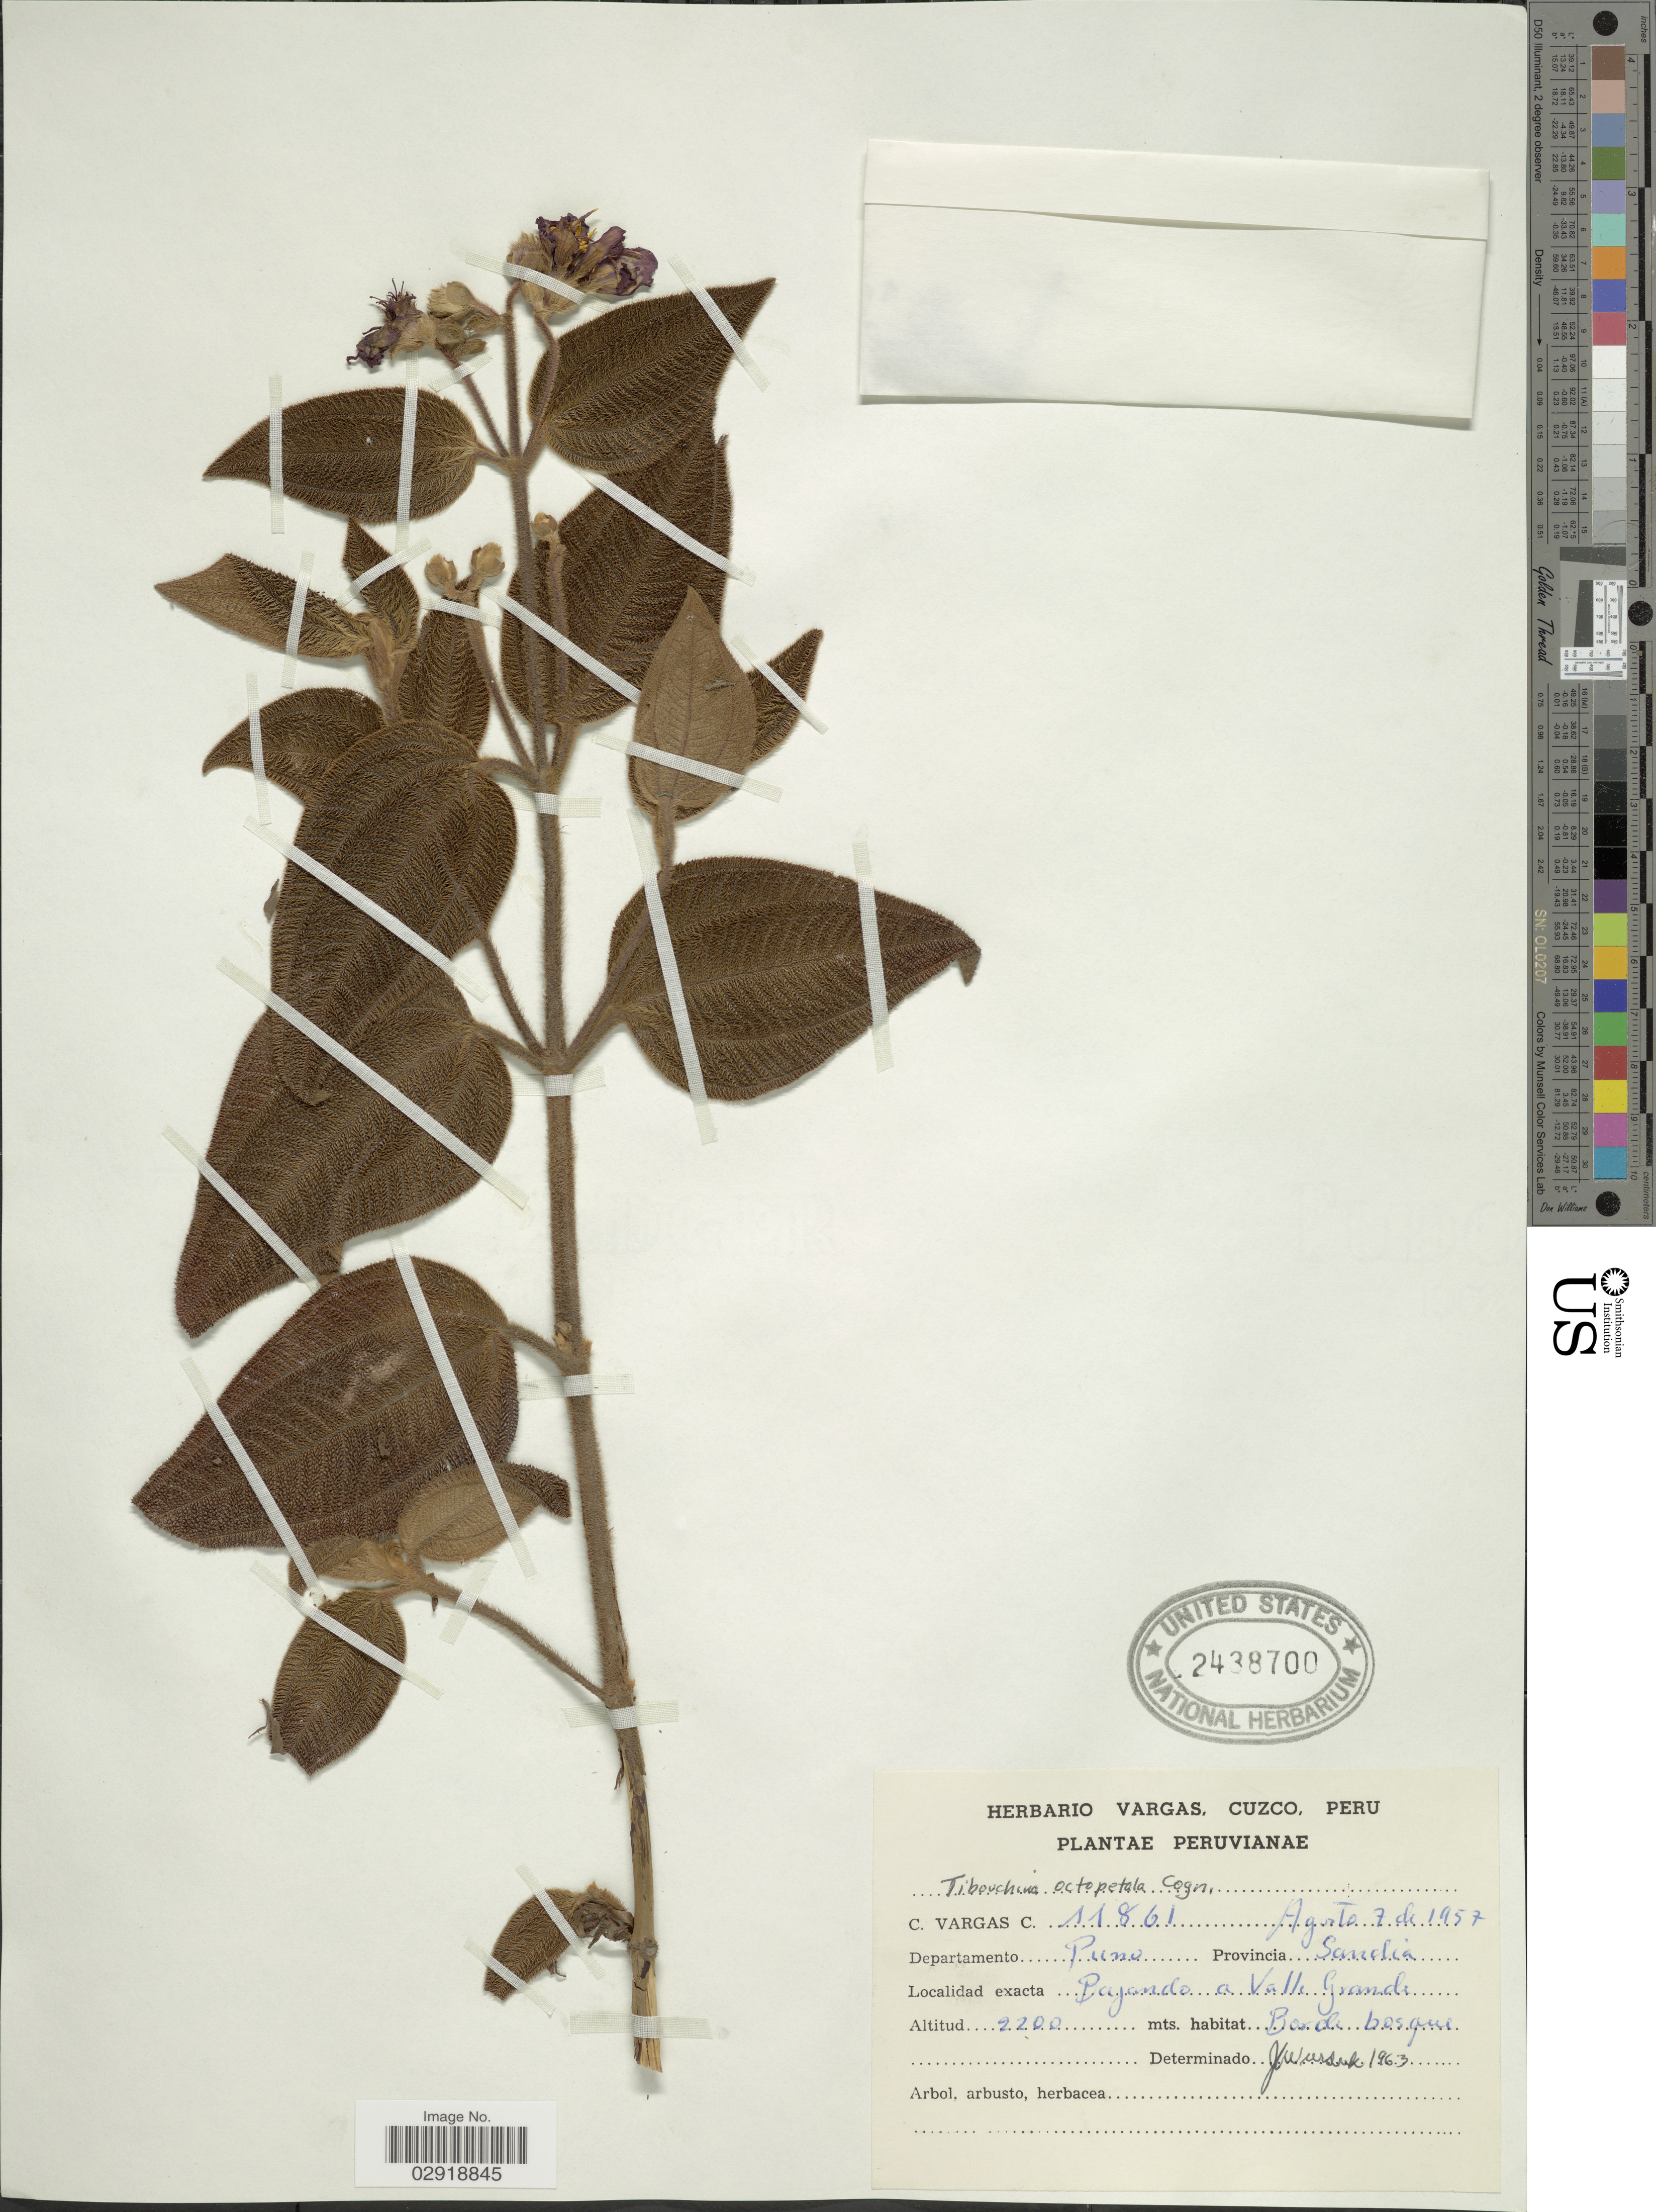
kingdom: Plantae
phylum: Tracheophyta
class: Magnoliopsida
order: Myrtales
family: Melastomataceae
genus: Tibouchina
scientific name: Tibouchina octopetala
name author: Cogn.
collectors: C. Vargas Calderón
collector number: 11861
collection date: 1957-08-07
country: Peru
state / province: Puno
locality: Departamento Puno. Provincia Sandia. Bajando a Valle Grande.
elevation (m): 2200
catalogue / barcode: US 2438700